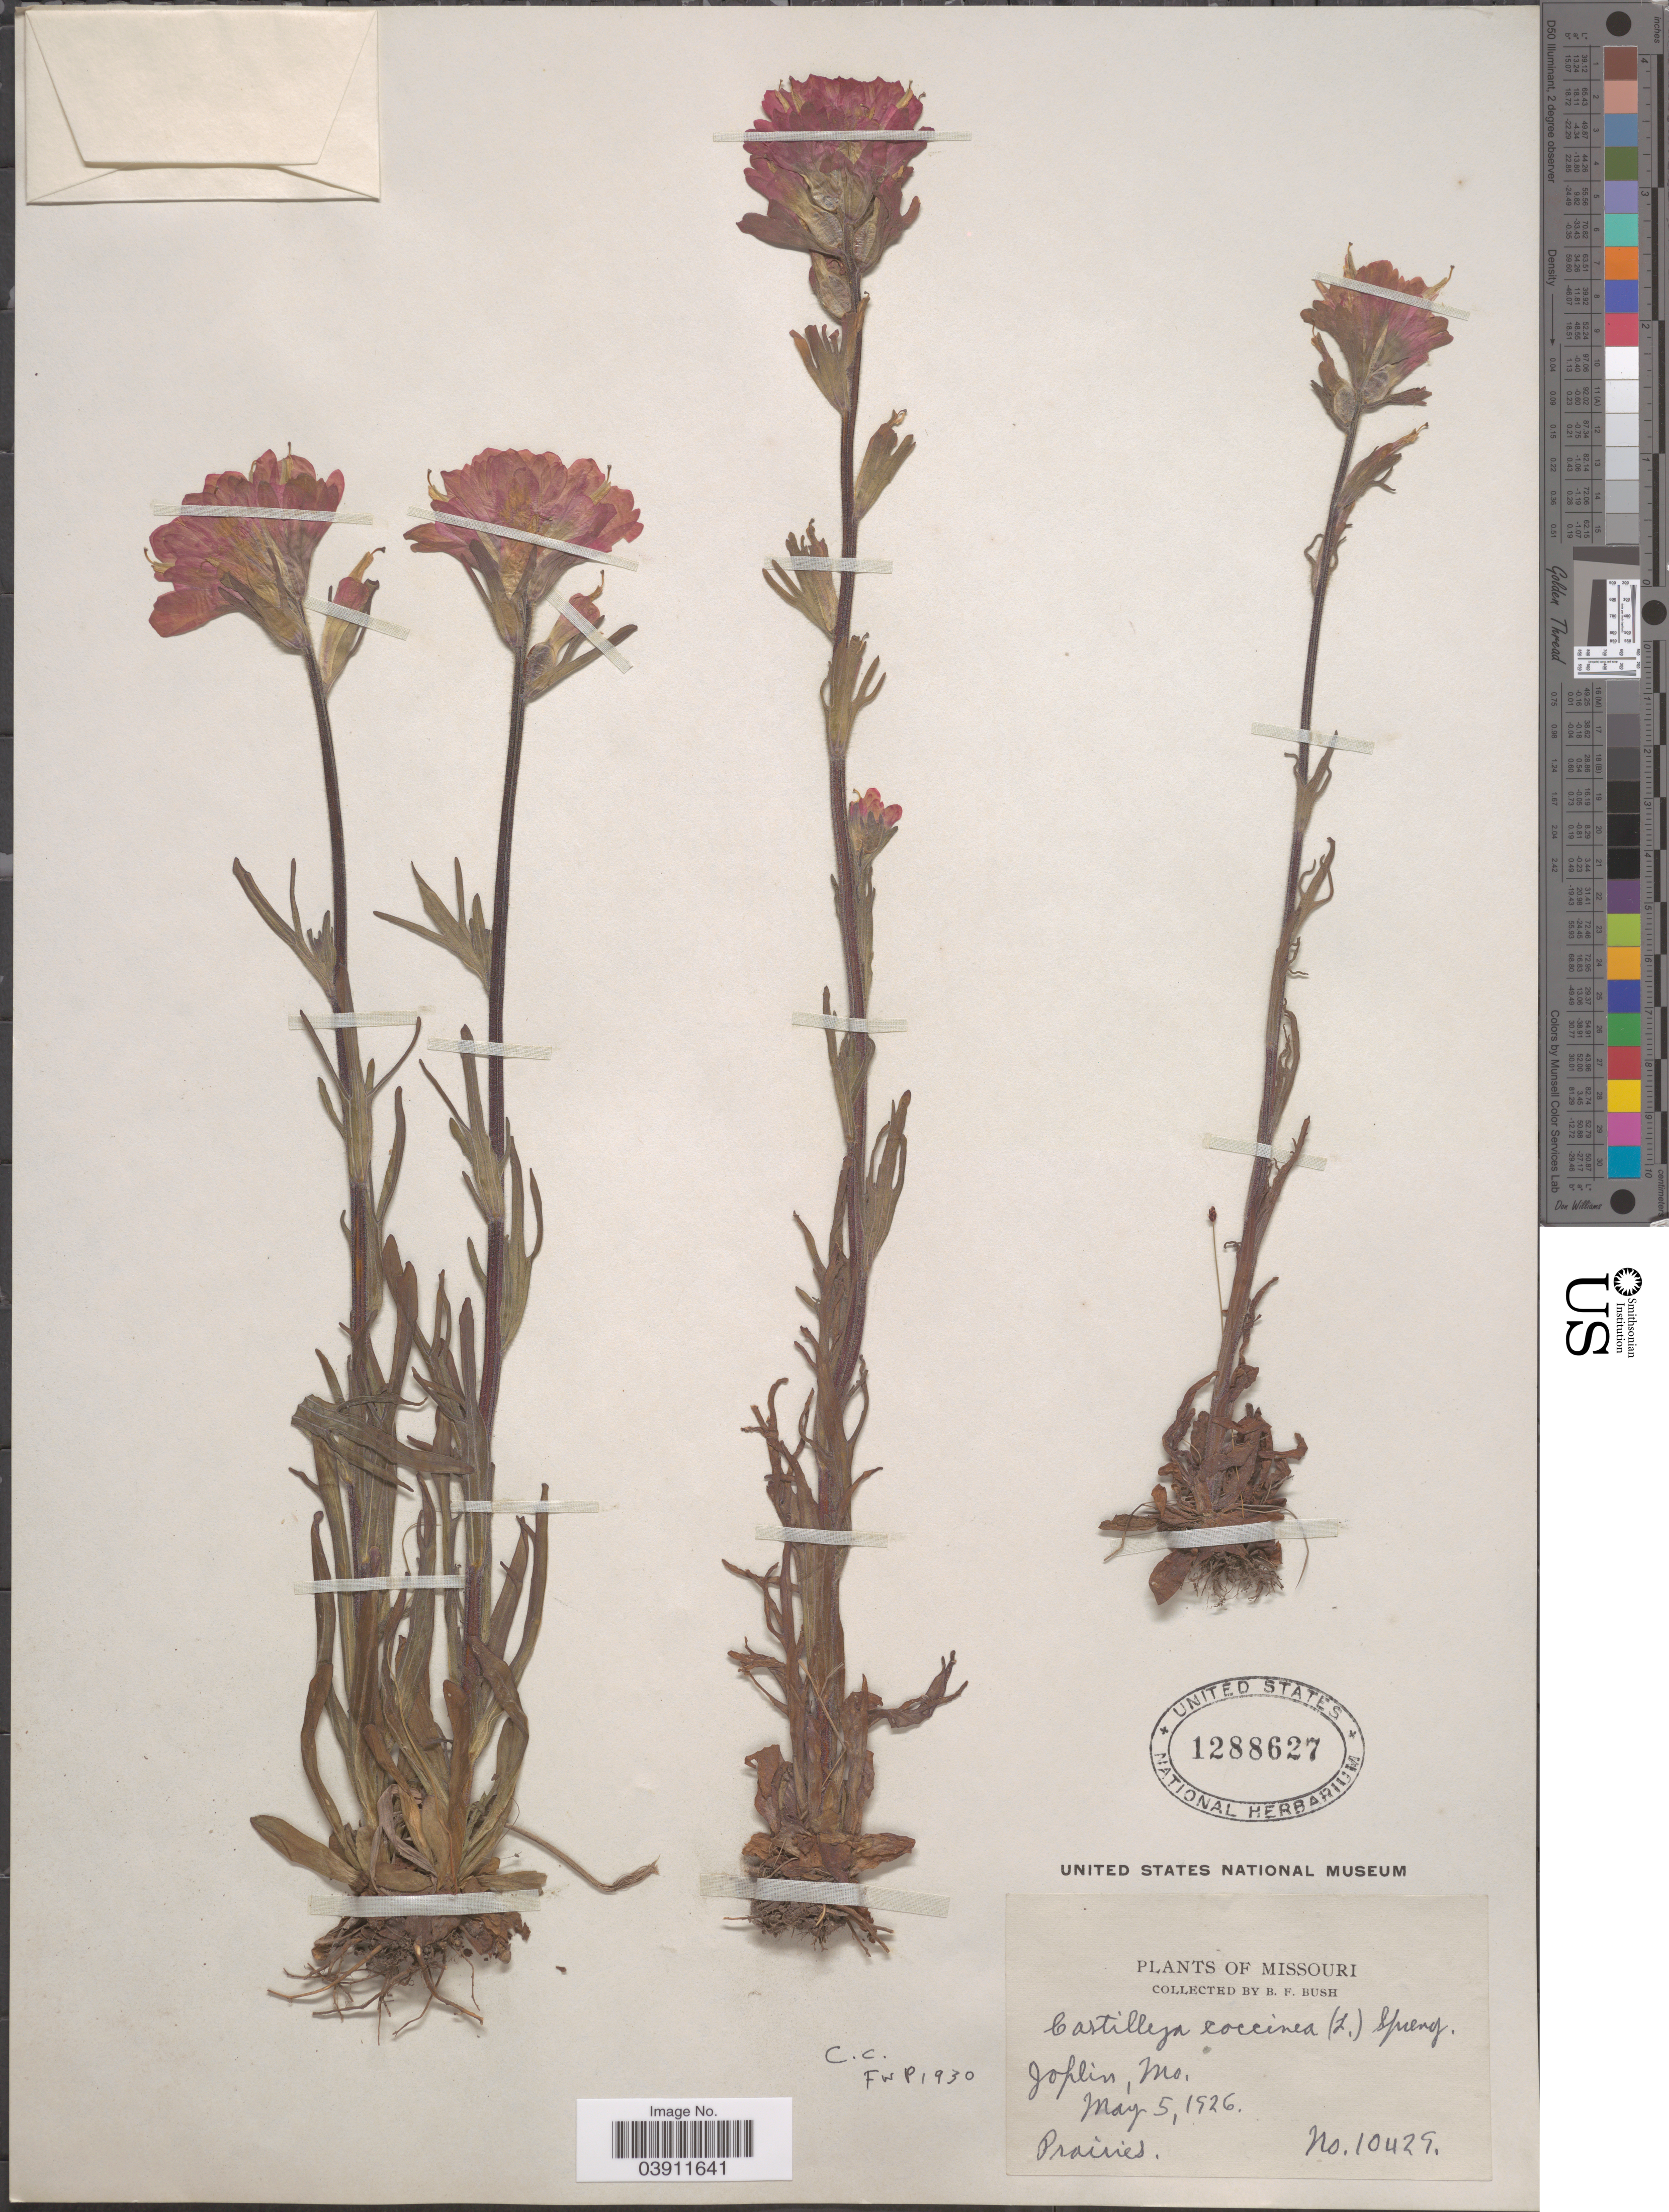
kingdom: Plantae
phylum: Tracheophyta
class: Magnoliopsida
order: Lamiales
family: Orobanchaceae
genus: Castilleja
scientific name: Castilleja coccinea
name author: (L.) Spreng.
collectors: B. F. Bush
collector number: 10429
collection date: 1926-05-05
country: United States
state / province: Missouri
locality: Joplin.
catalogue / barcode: US 1288627